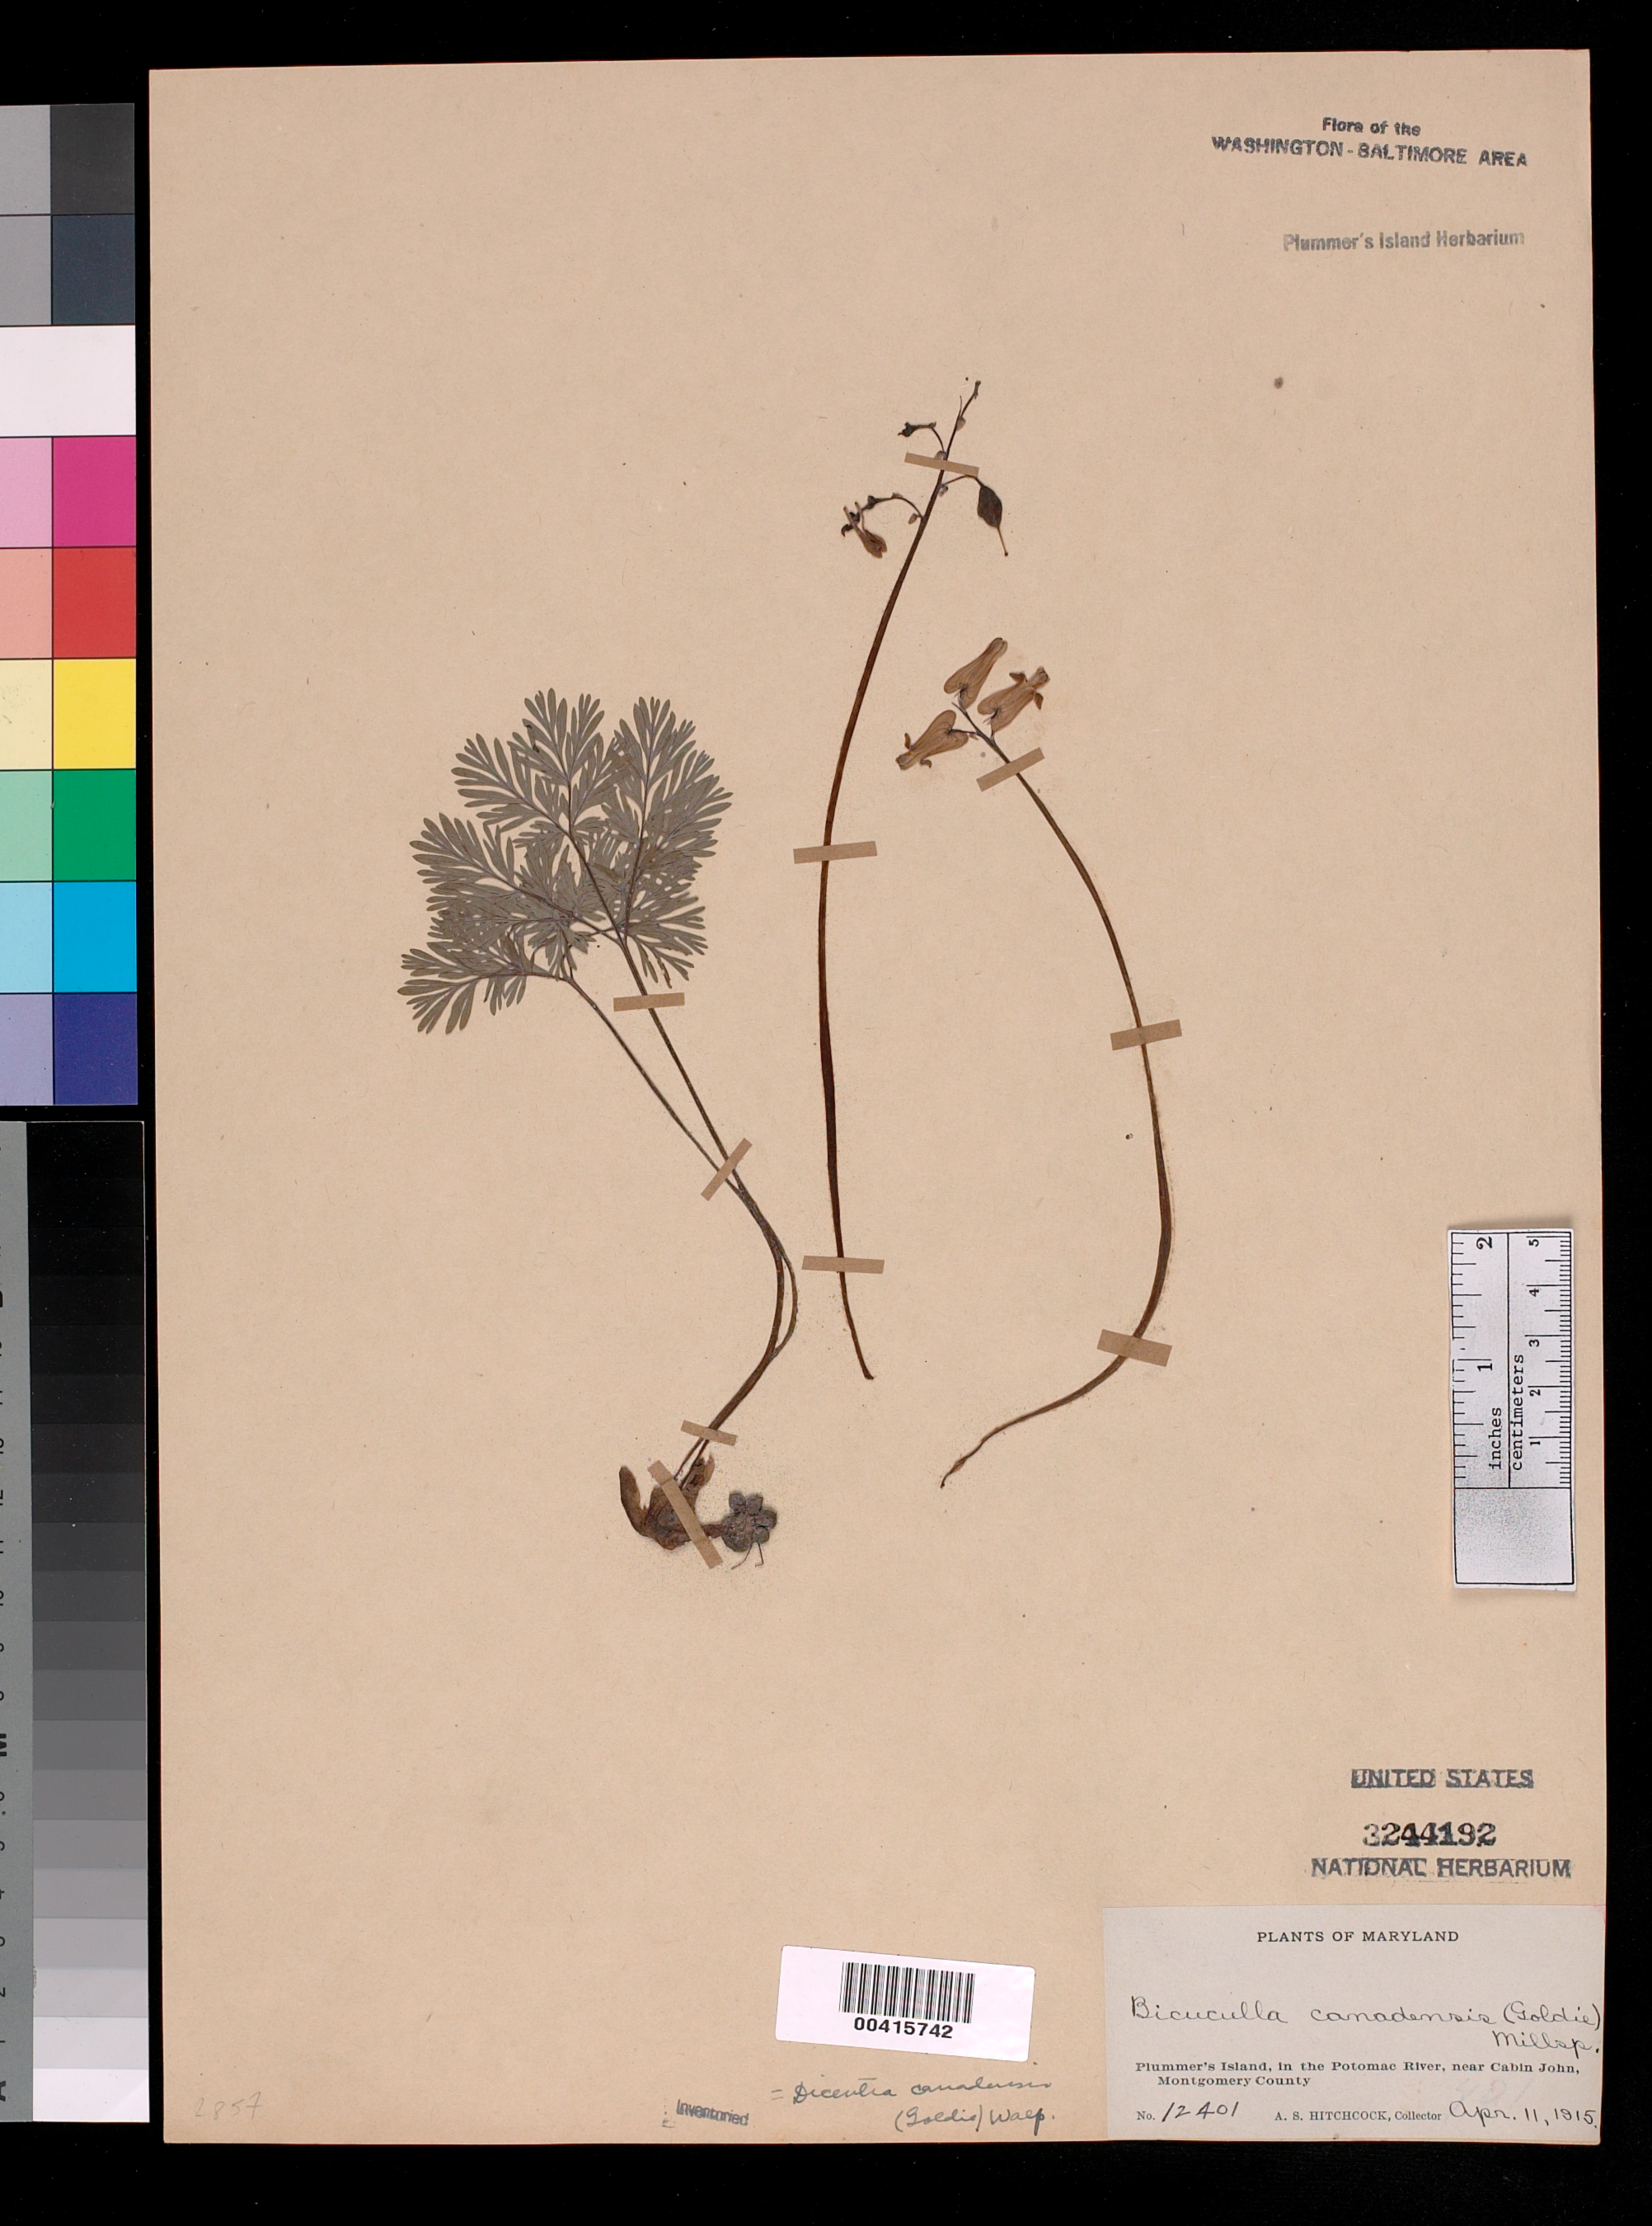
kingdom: Plantae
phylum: Tracheophyta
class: Magnoliopsida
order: Ranunculales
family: Papaveraceae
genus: Dicentra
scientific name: Dicentra canadensis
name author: (Goldie) Walp.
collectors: A. S. Hitchcock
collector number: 12401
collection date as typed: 11 Apr 1915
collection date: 1915-04-11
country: United States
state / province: Maryland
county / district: Montgomery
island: Plummers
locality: Plummer's Island, near Cabin John C. & O. Canal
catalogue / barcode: US 3244192